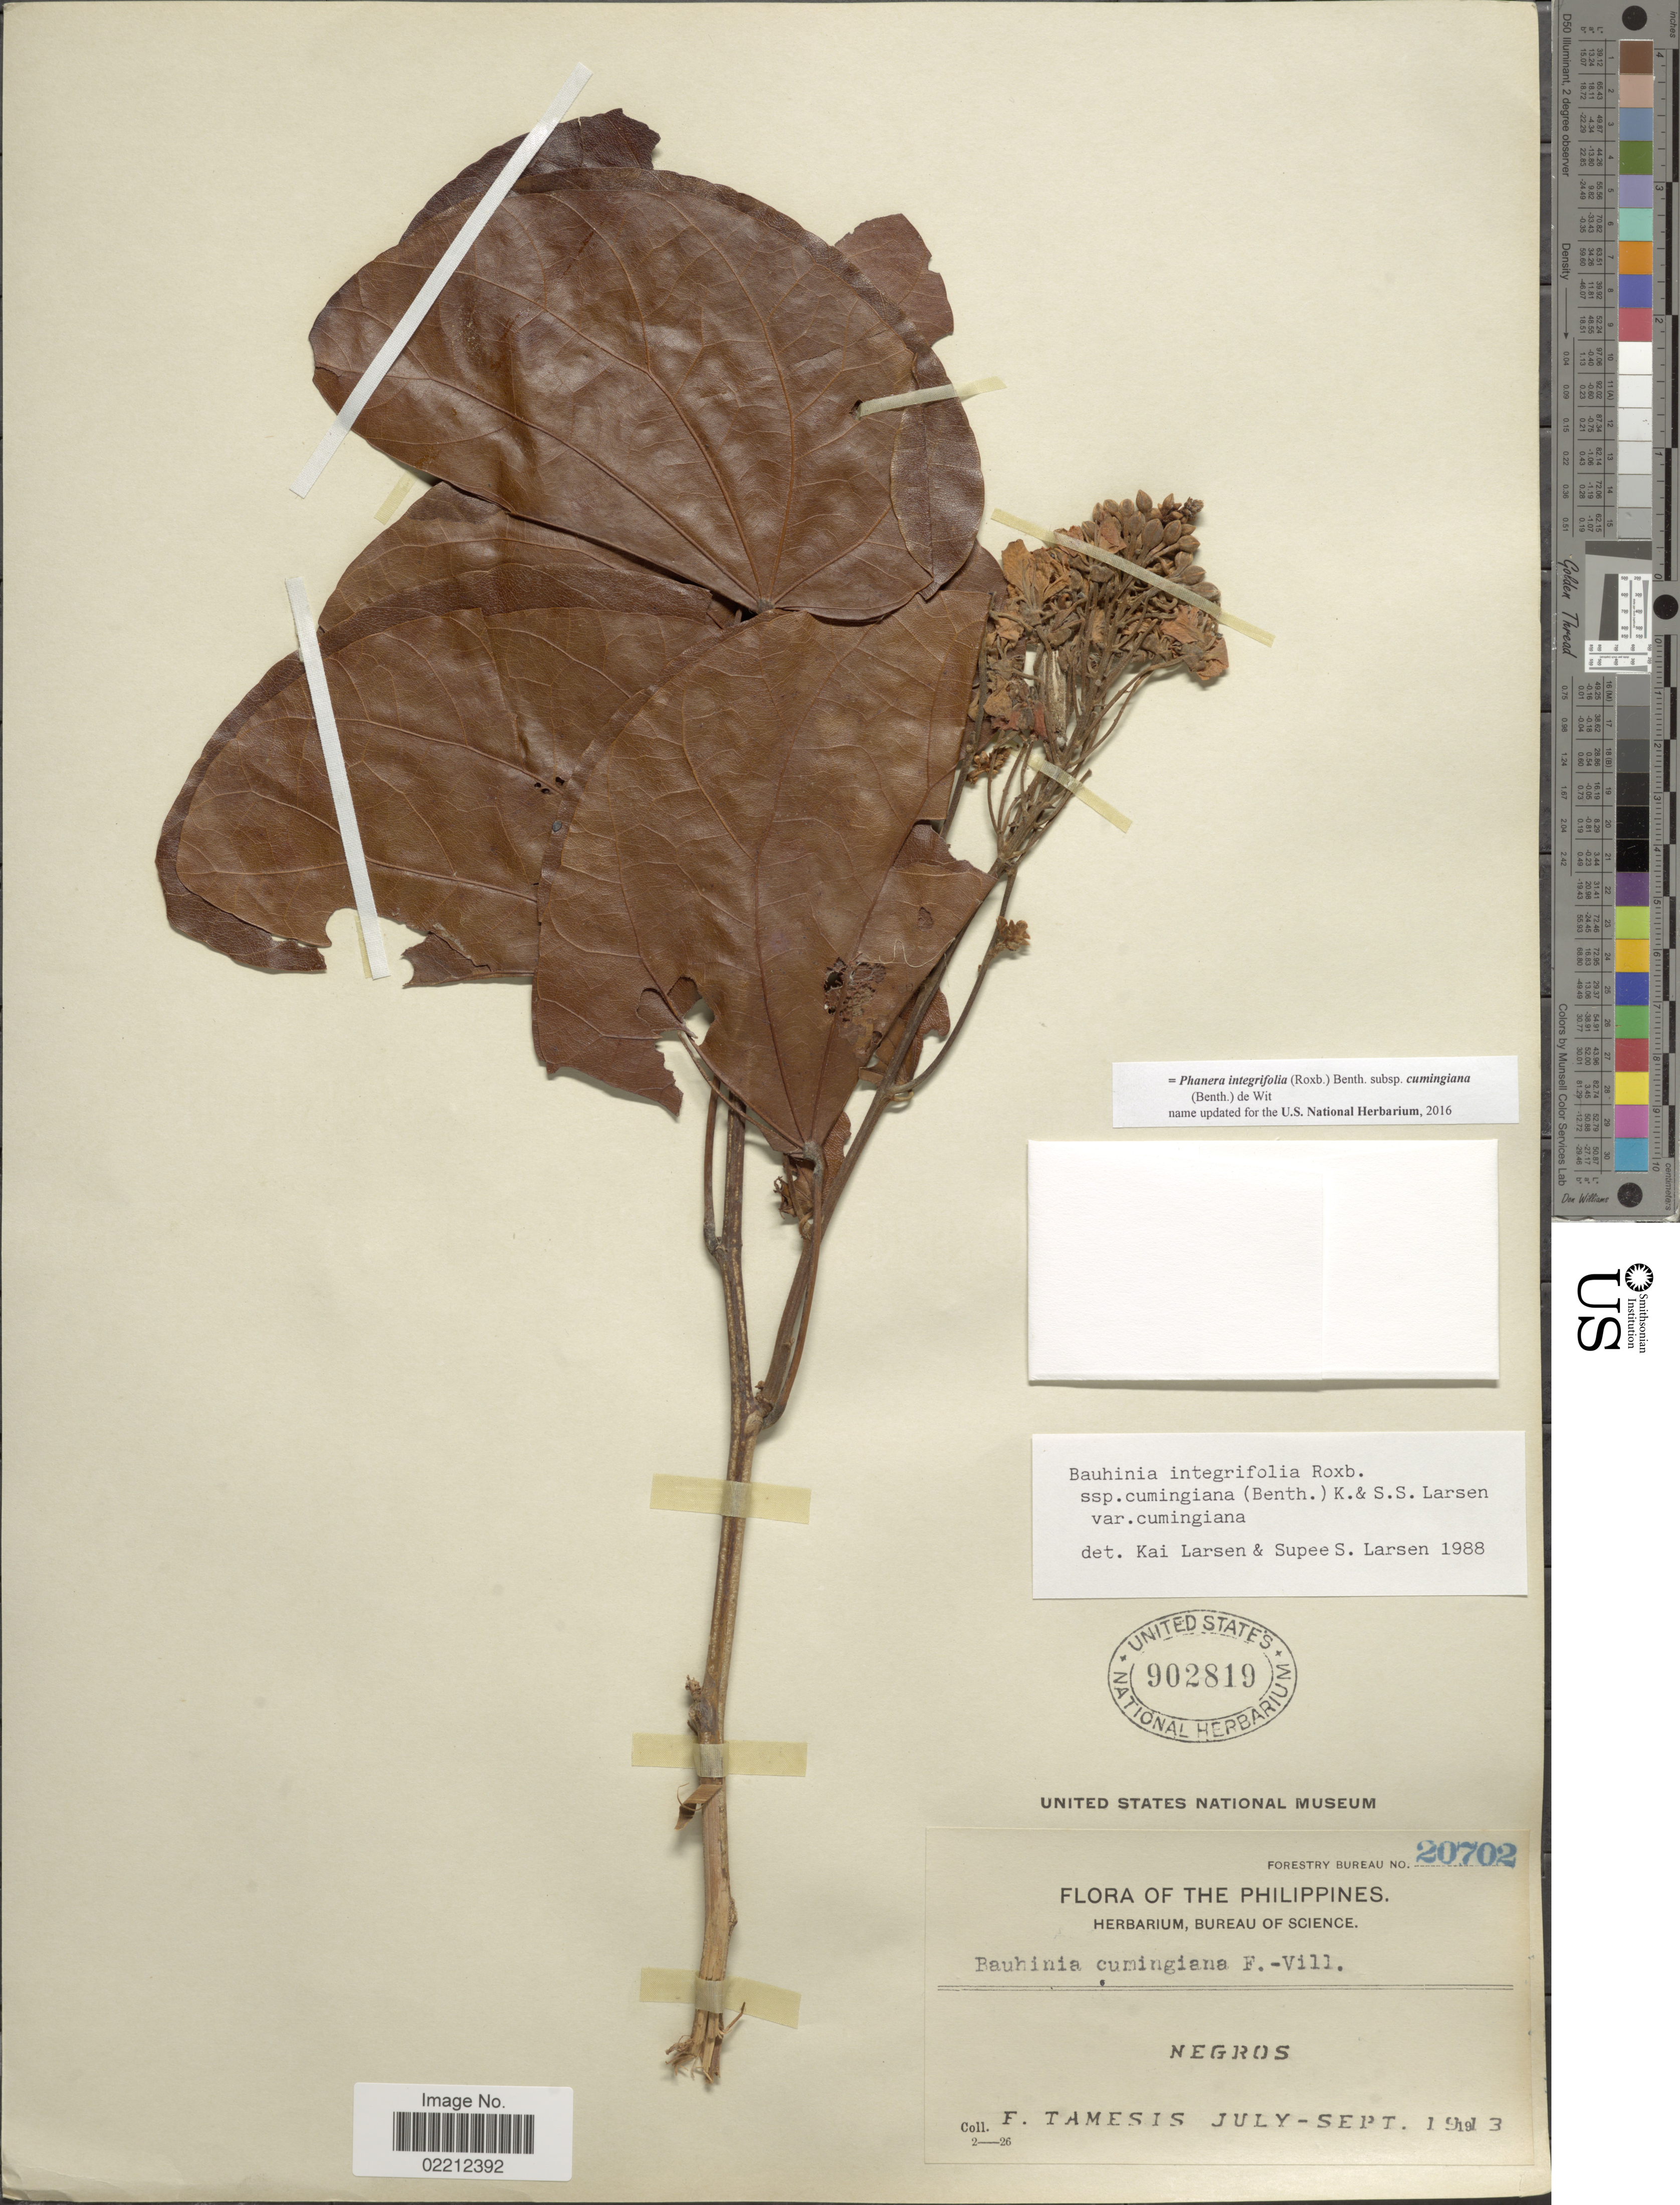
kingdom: Plantae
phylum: Tracheophyta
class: Magnoliopsida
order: Fabales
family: Fabaceae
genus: Phanera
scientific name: Phanera integrifolia subsp. cumingiana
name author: (Benth.) de Wit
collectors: F. Tamesis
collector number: Forestry Bureau 20702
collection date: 1913-07/1913-09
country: Philippines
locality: Negros.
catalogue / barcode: US 902819